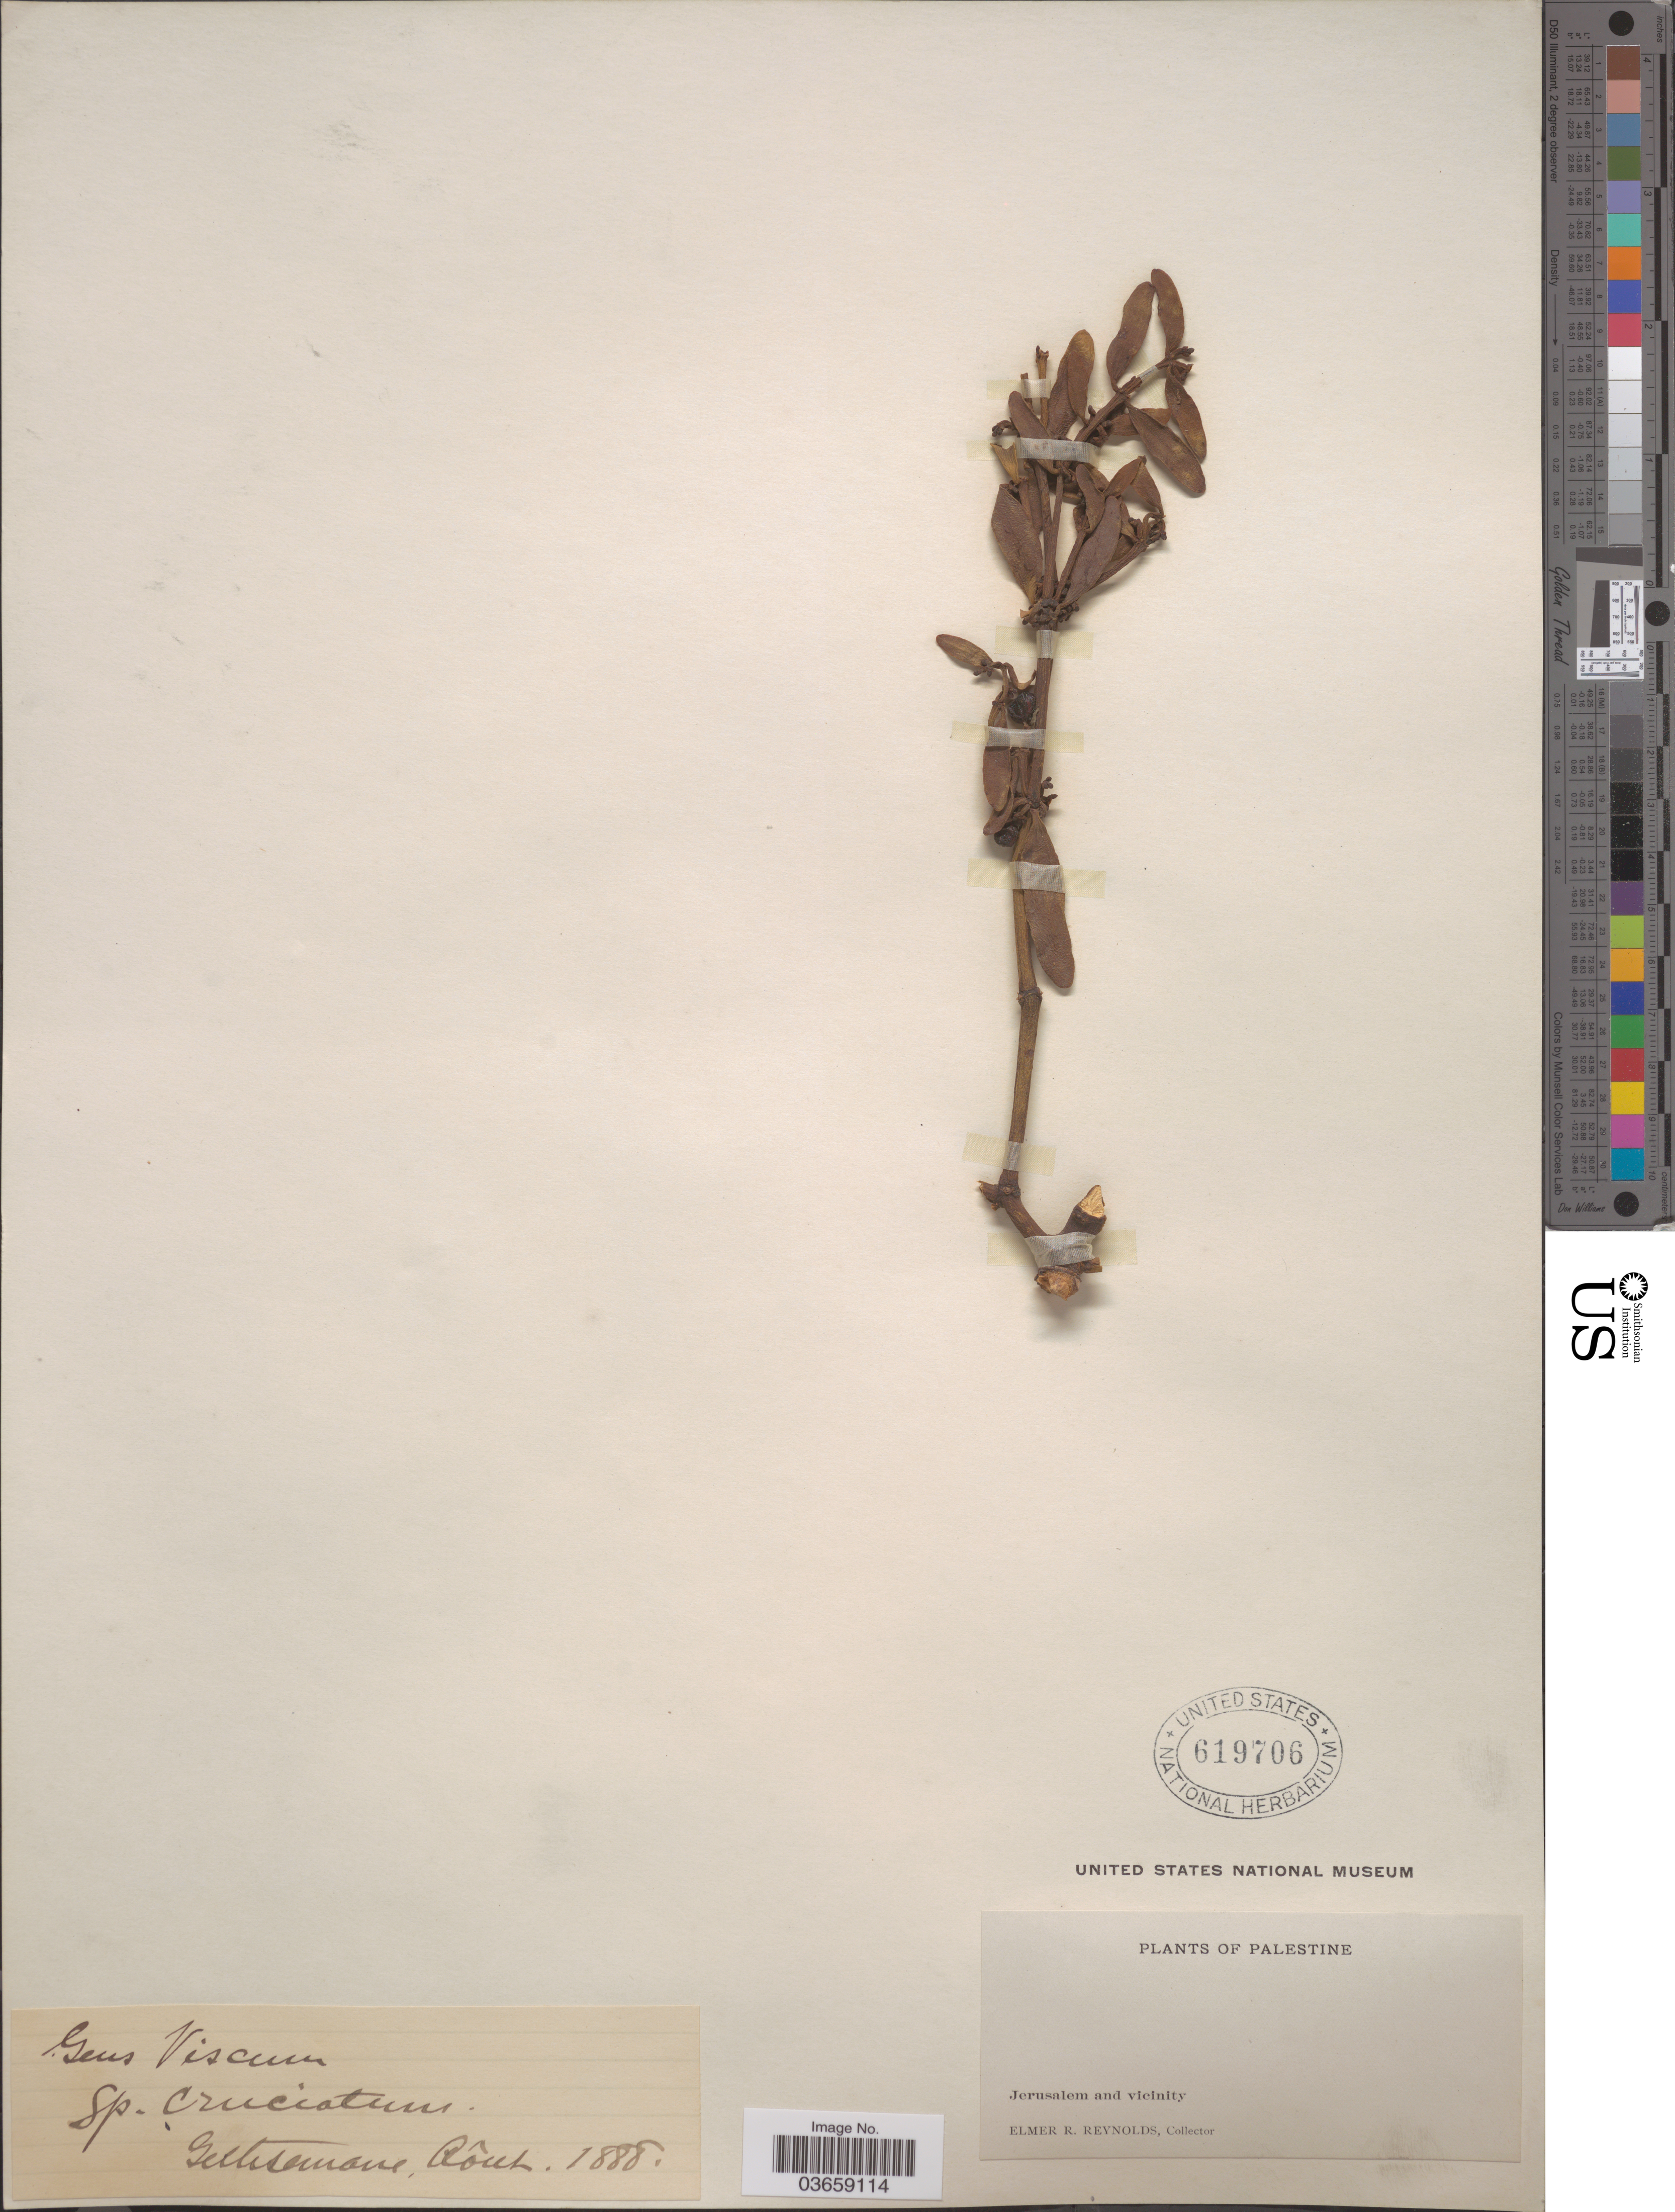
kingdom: Plantae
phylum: Tracheophyta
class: Magnoliopsida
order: Santalales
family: Viscaceae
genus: Viscum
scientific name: Viscum cruciatum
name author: Sieber ex Boiss.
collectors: E. Reynolds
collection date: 1888-08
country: Israel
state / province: Jerusalem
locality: Jerusalem and vicinity. Gethsemane.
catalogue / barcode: US 619706